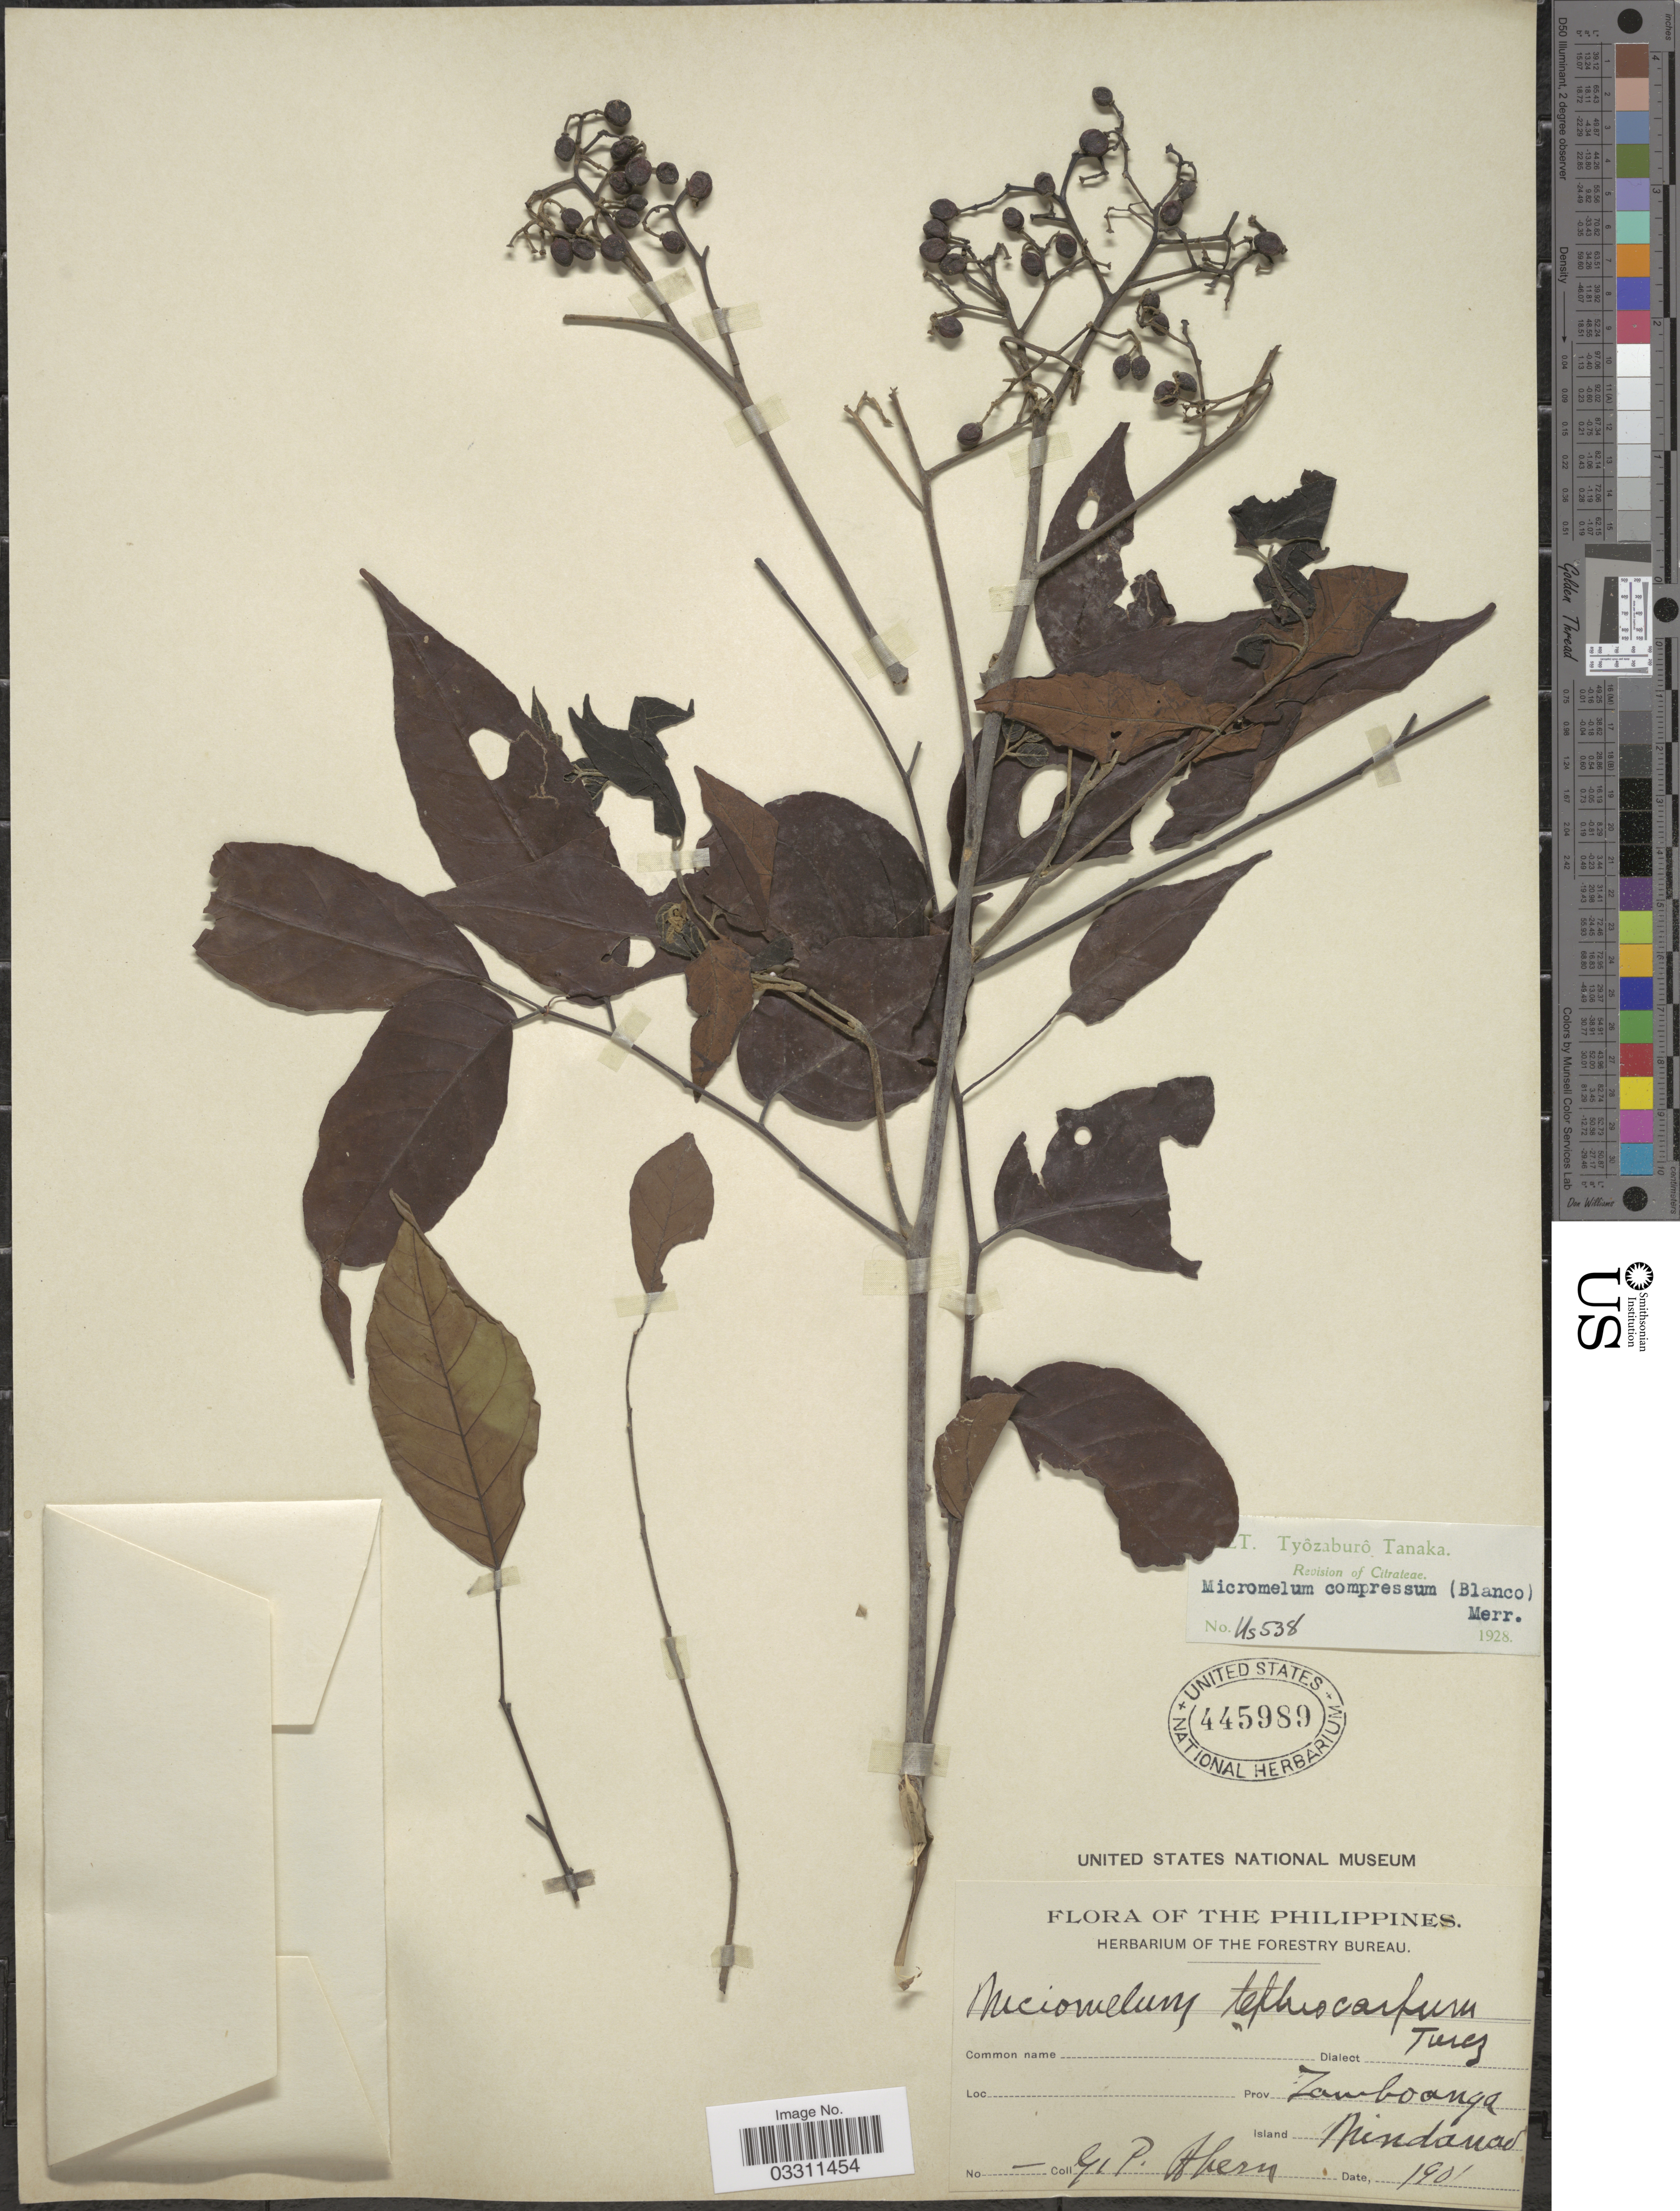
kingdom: Plantae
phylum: Tracheophyta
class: Magnoliopsida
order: Sapindales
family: Rutaceae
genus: Micromelum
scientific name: Micromelum compressum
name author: (Blanco) Merr.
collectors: G. Ahern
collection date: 1901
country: Philippines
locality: Prov. Zamboanga, Island Mindanao.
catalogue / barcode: US 445989